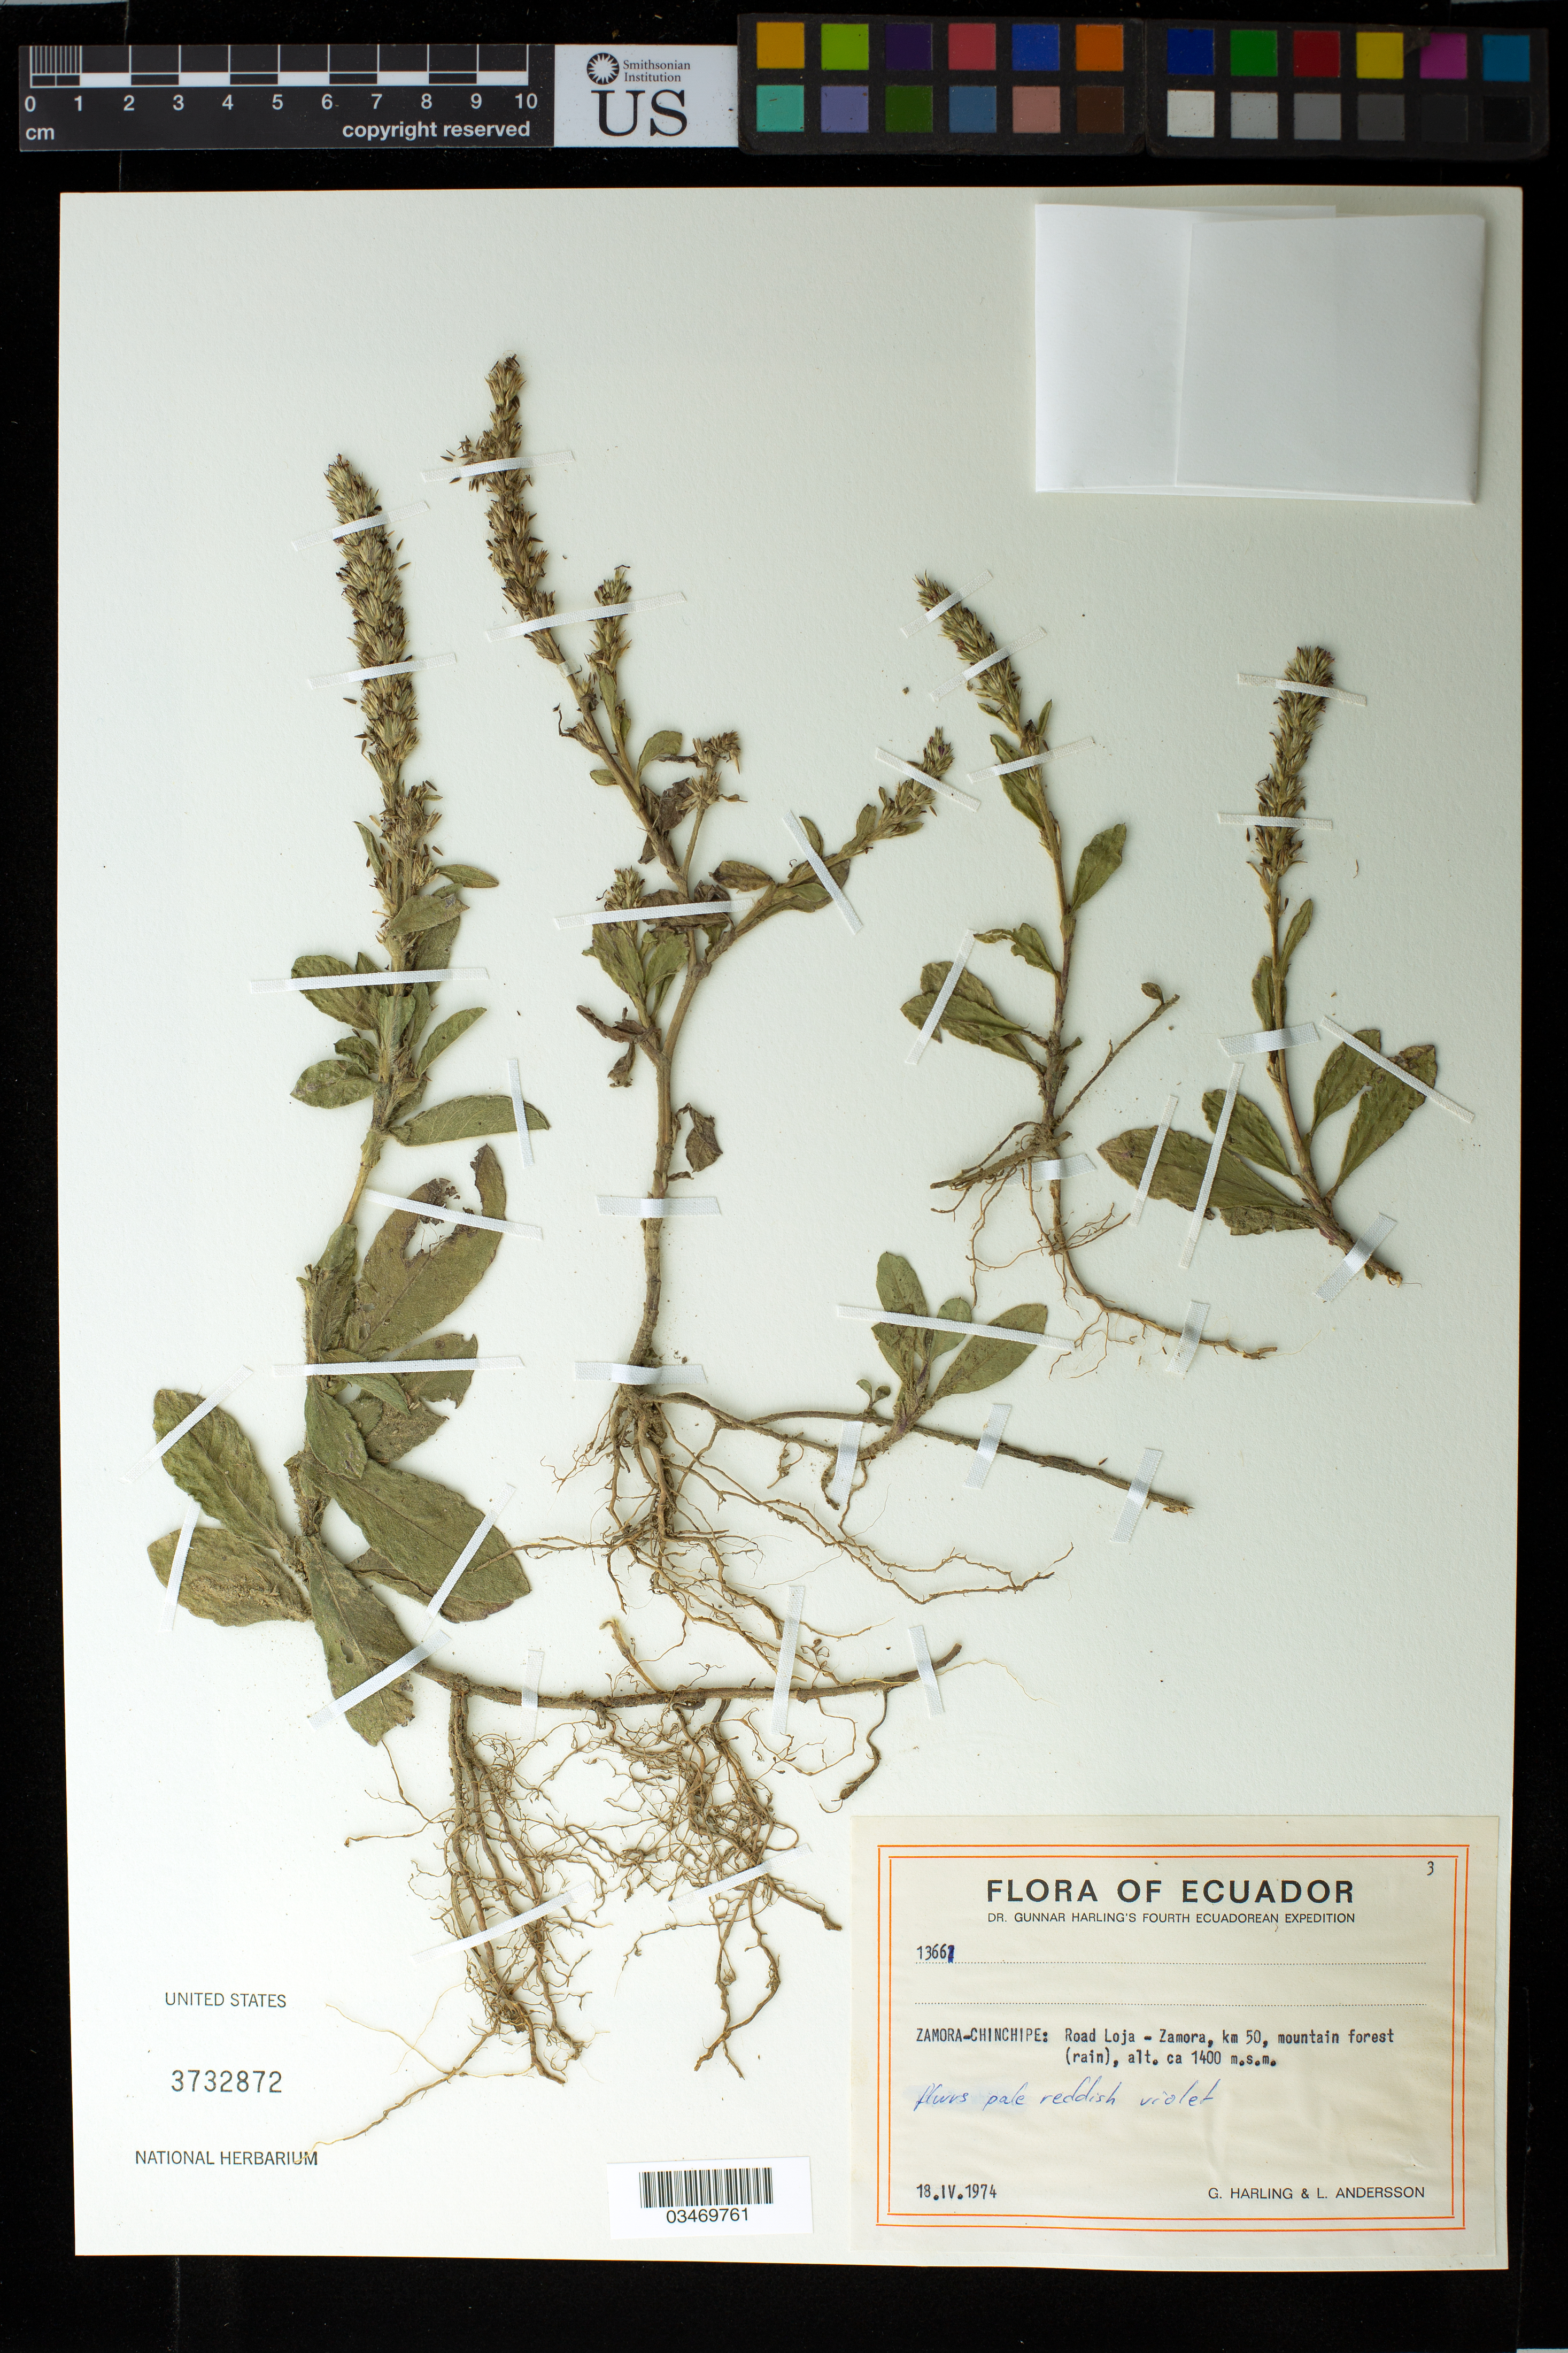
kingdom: Plantae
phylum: Tracheophyta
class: Magnoliopsida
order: Asterales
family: Asteraceae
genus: Pseudelephantopus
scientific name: Pseudelephantopus spiralis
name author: (Less.) Cronquist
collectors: G. Harling & L. Andersson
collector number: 13661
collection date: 1974-04-18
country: Ecuador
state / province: Zamora-Chinchipe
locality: Road Loja-Zamora, km 50, mountain rain forest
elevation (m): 1400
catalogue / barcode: US 3732872